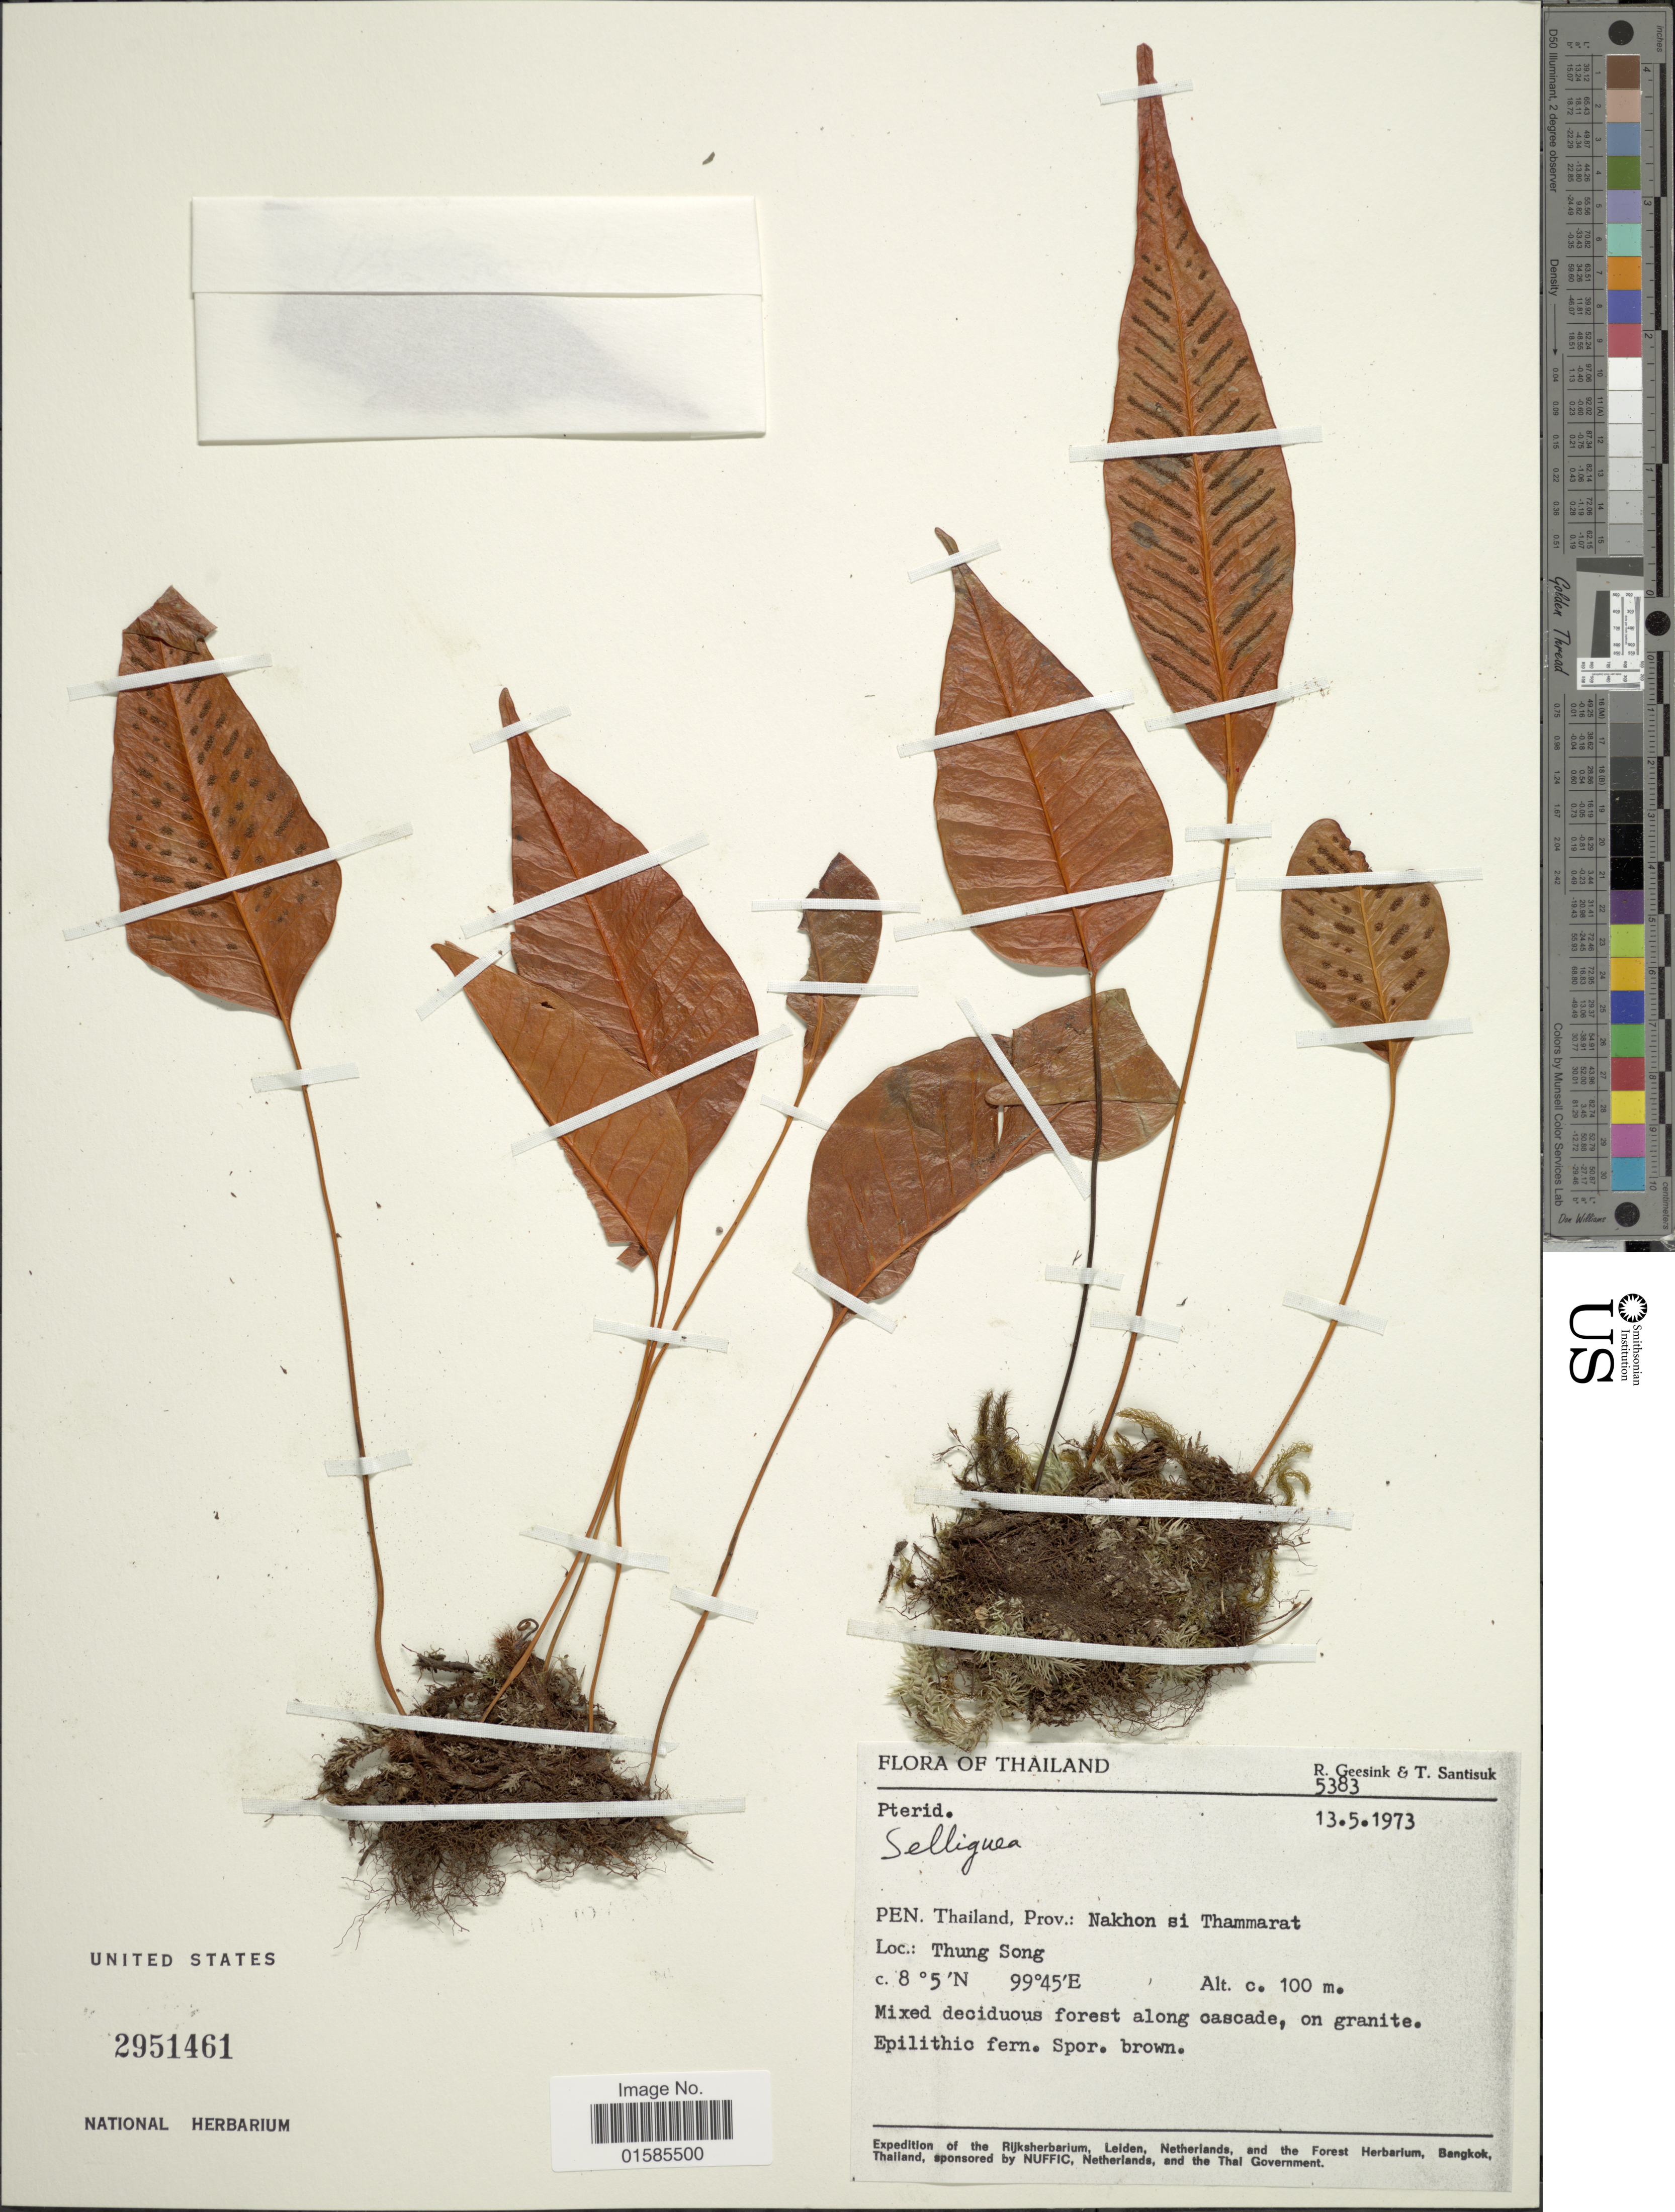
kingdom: Plantae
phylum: Tracheophyta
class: Polypodiopsida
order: Polypodiales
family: Polypodiaceae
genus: Leptochilus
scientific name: Leptochilus sp.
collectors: R. Geesink & T. Santisuk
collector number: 5383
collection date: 1973-05-13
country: Thailand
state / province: Nakhon Si Thammarat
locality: Thailand, Prov.: Nankhon si Thammarat, Thung Song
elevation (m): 100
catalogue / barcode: US 2951461